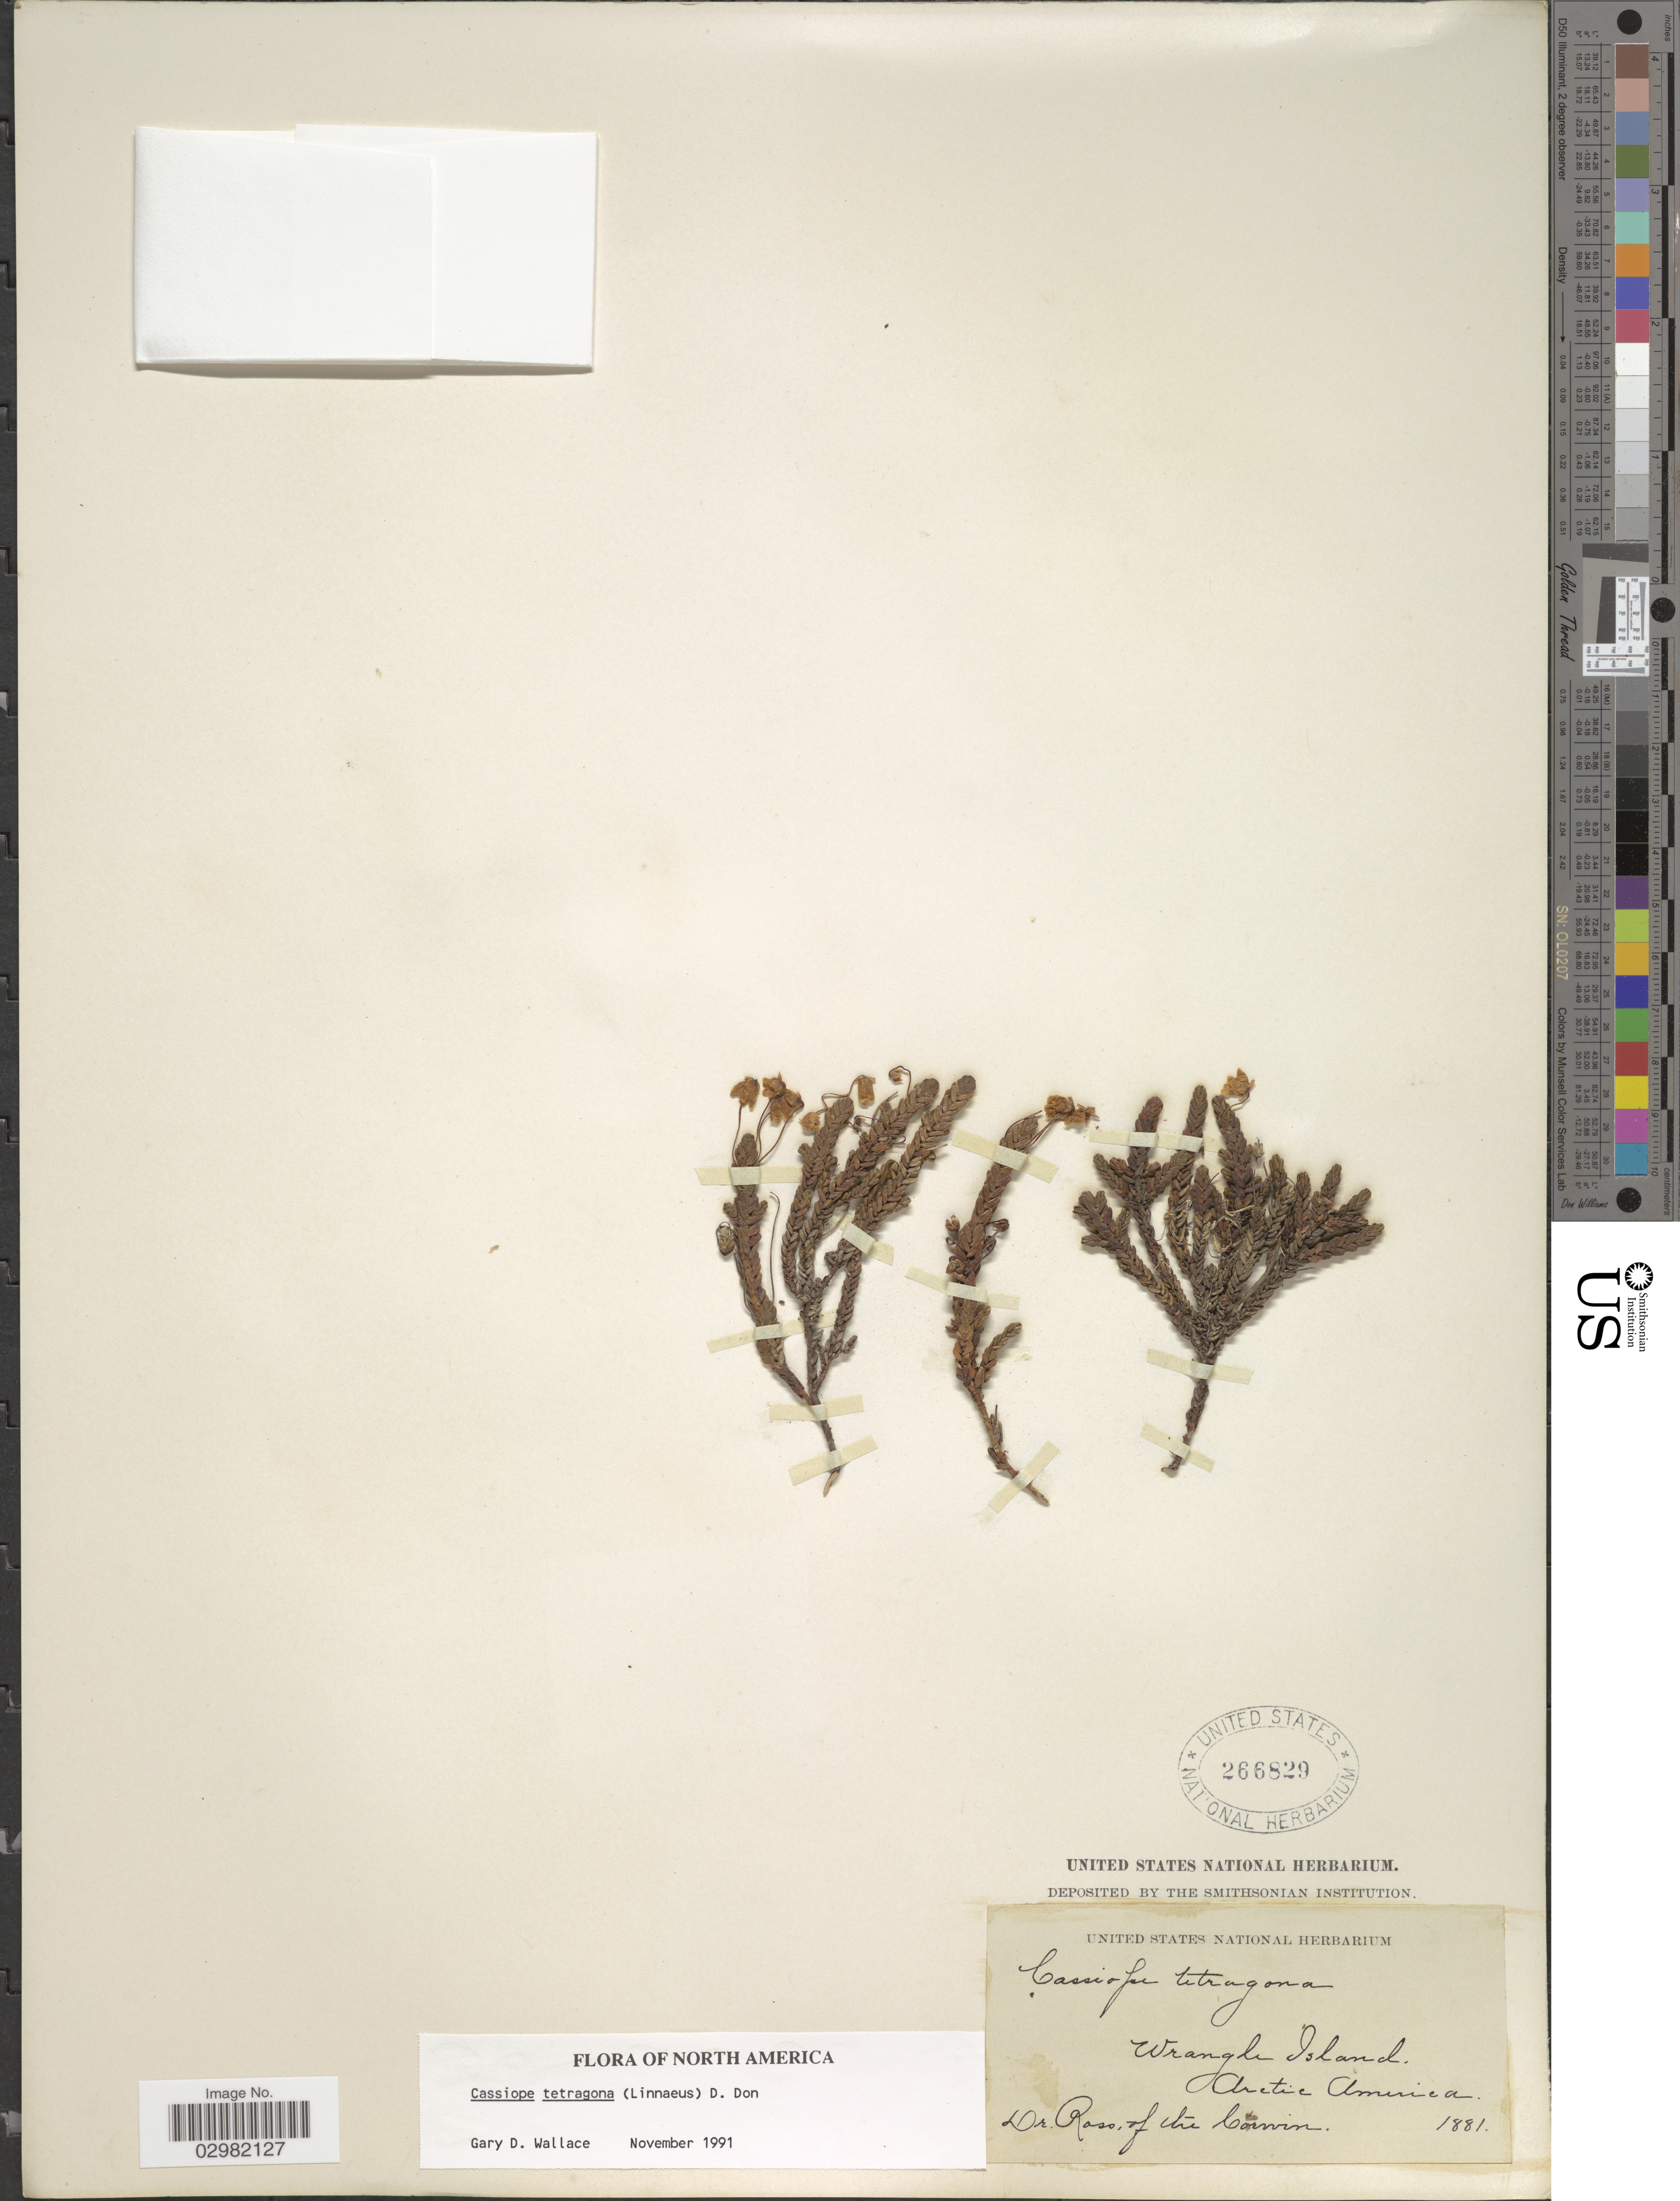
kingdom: Plantae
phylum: Tracheophyta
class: Magnoliopsida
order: Ericales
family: Ericaceae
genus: Cassiope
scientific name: Cassiope tetragona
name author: (L.) D. Don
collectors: -. Ross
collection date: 1881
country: Russian Federation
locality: Wrangle Island, Arctic America.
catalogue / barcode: US 266829